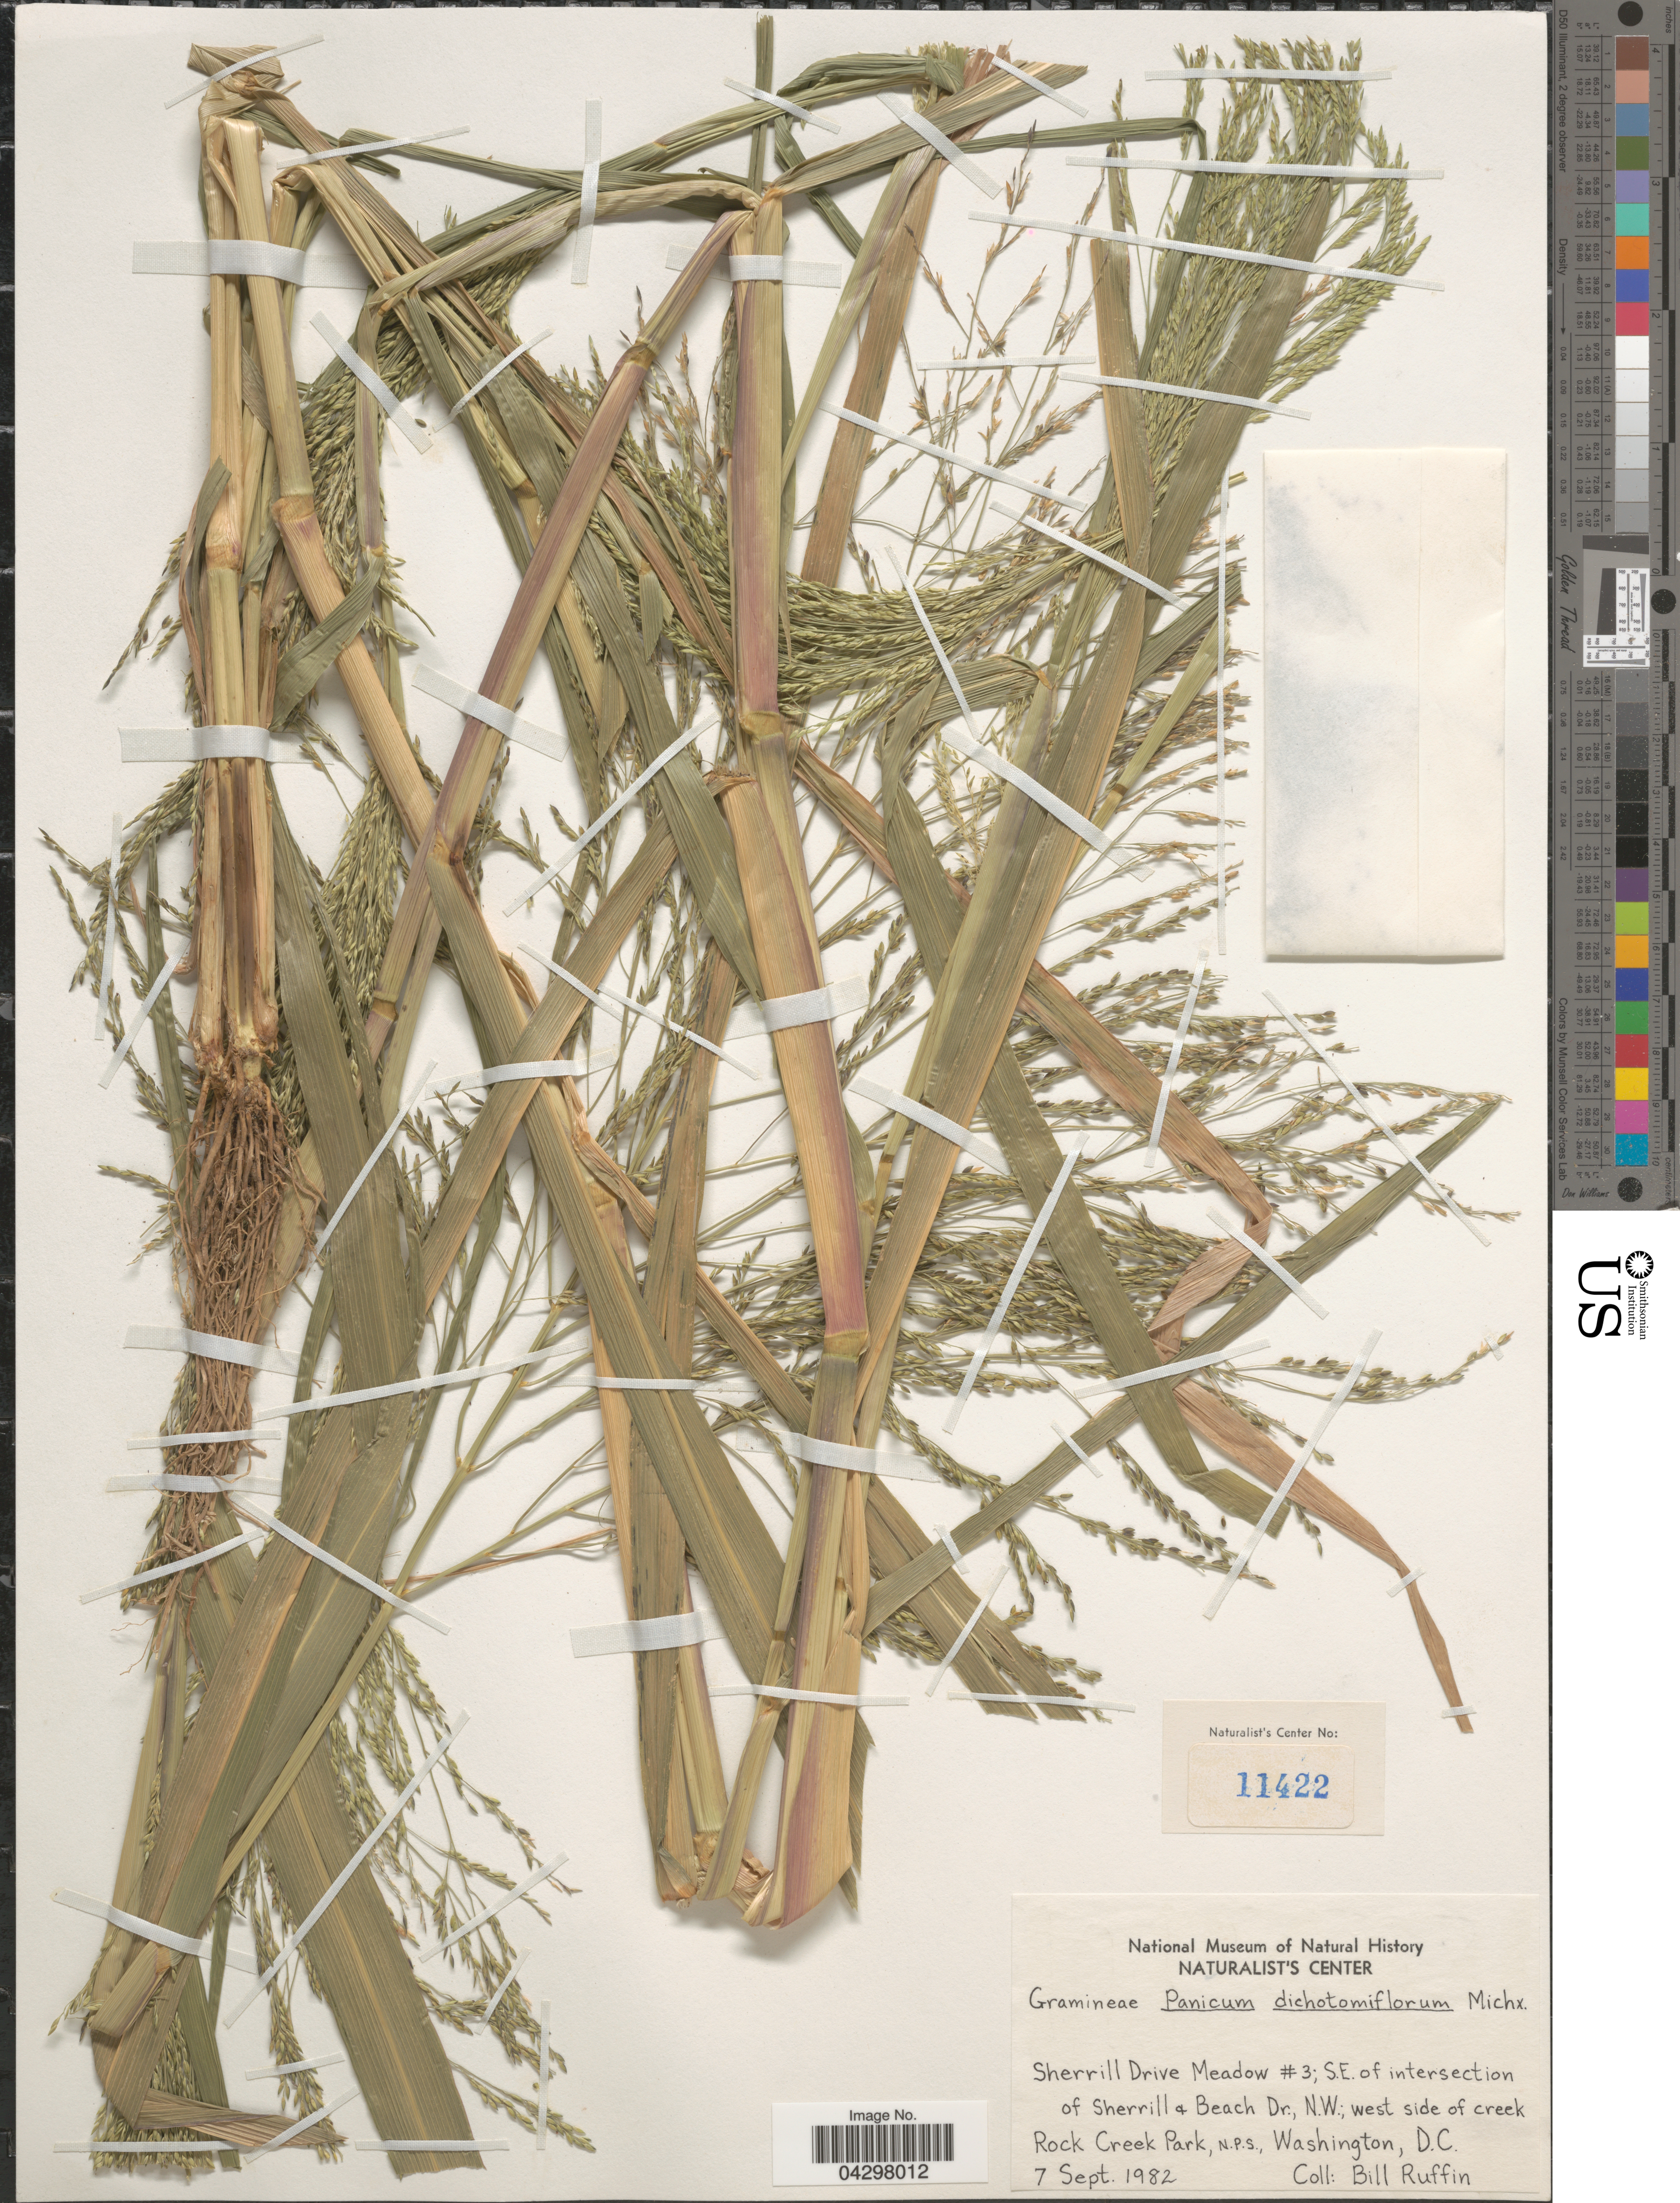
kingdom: Plantae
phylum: Tracheophyta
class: Liliopsida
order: Poales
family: Poaceae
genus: Panicum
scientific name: Panicum dichotomiflorum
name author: Michx.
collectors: B. Ruffin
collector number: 11422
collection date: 1982-09-07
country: United States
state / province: District of Columbia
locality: Sherrill Drive Meadow #3; S.E. of intersection of Sherrill & Beach Dr., N.W.; west side of creek Rock Creek Park, n.p.s., Washington.